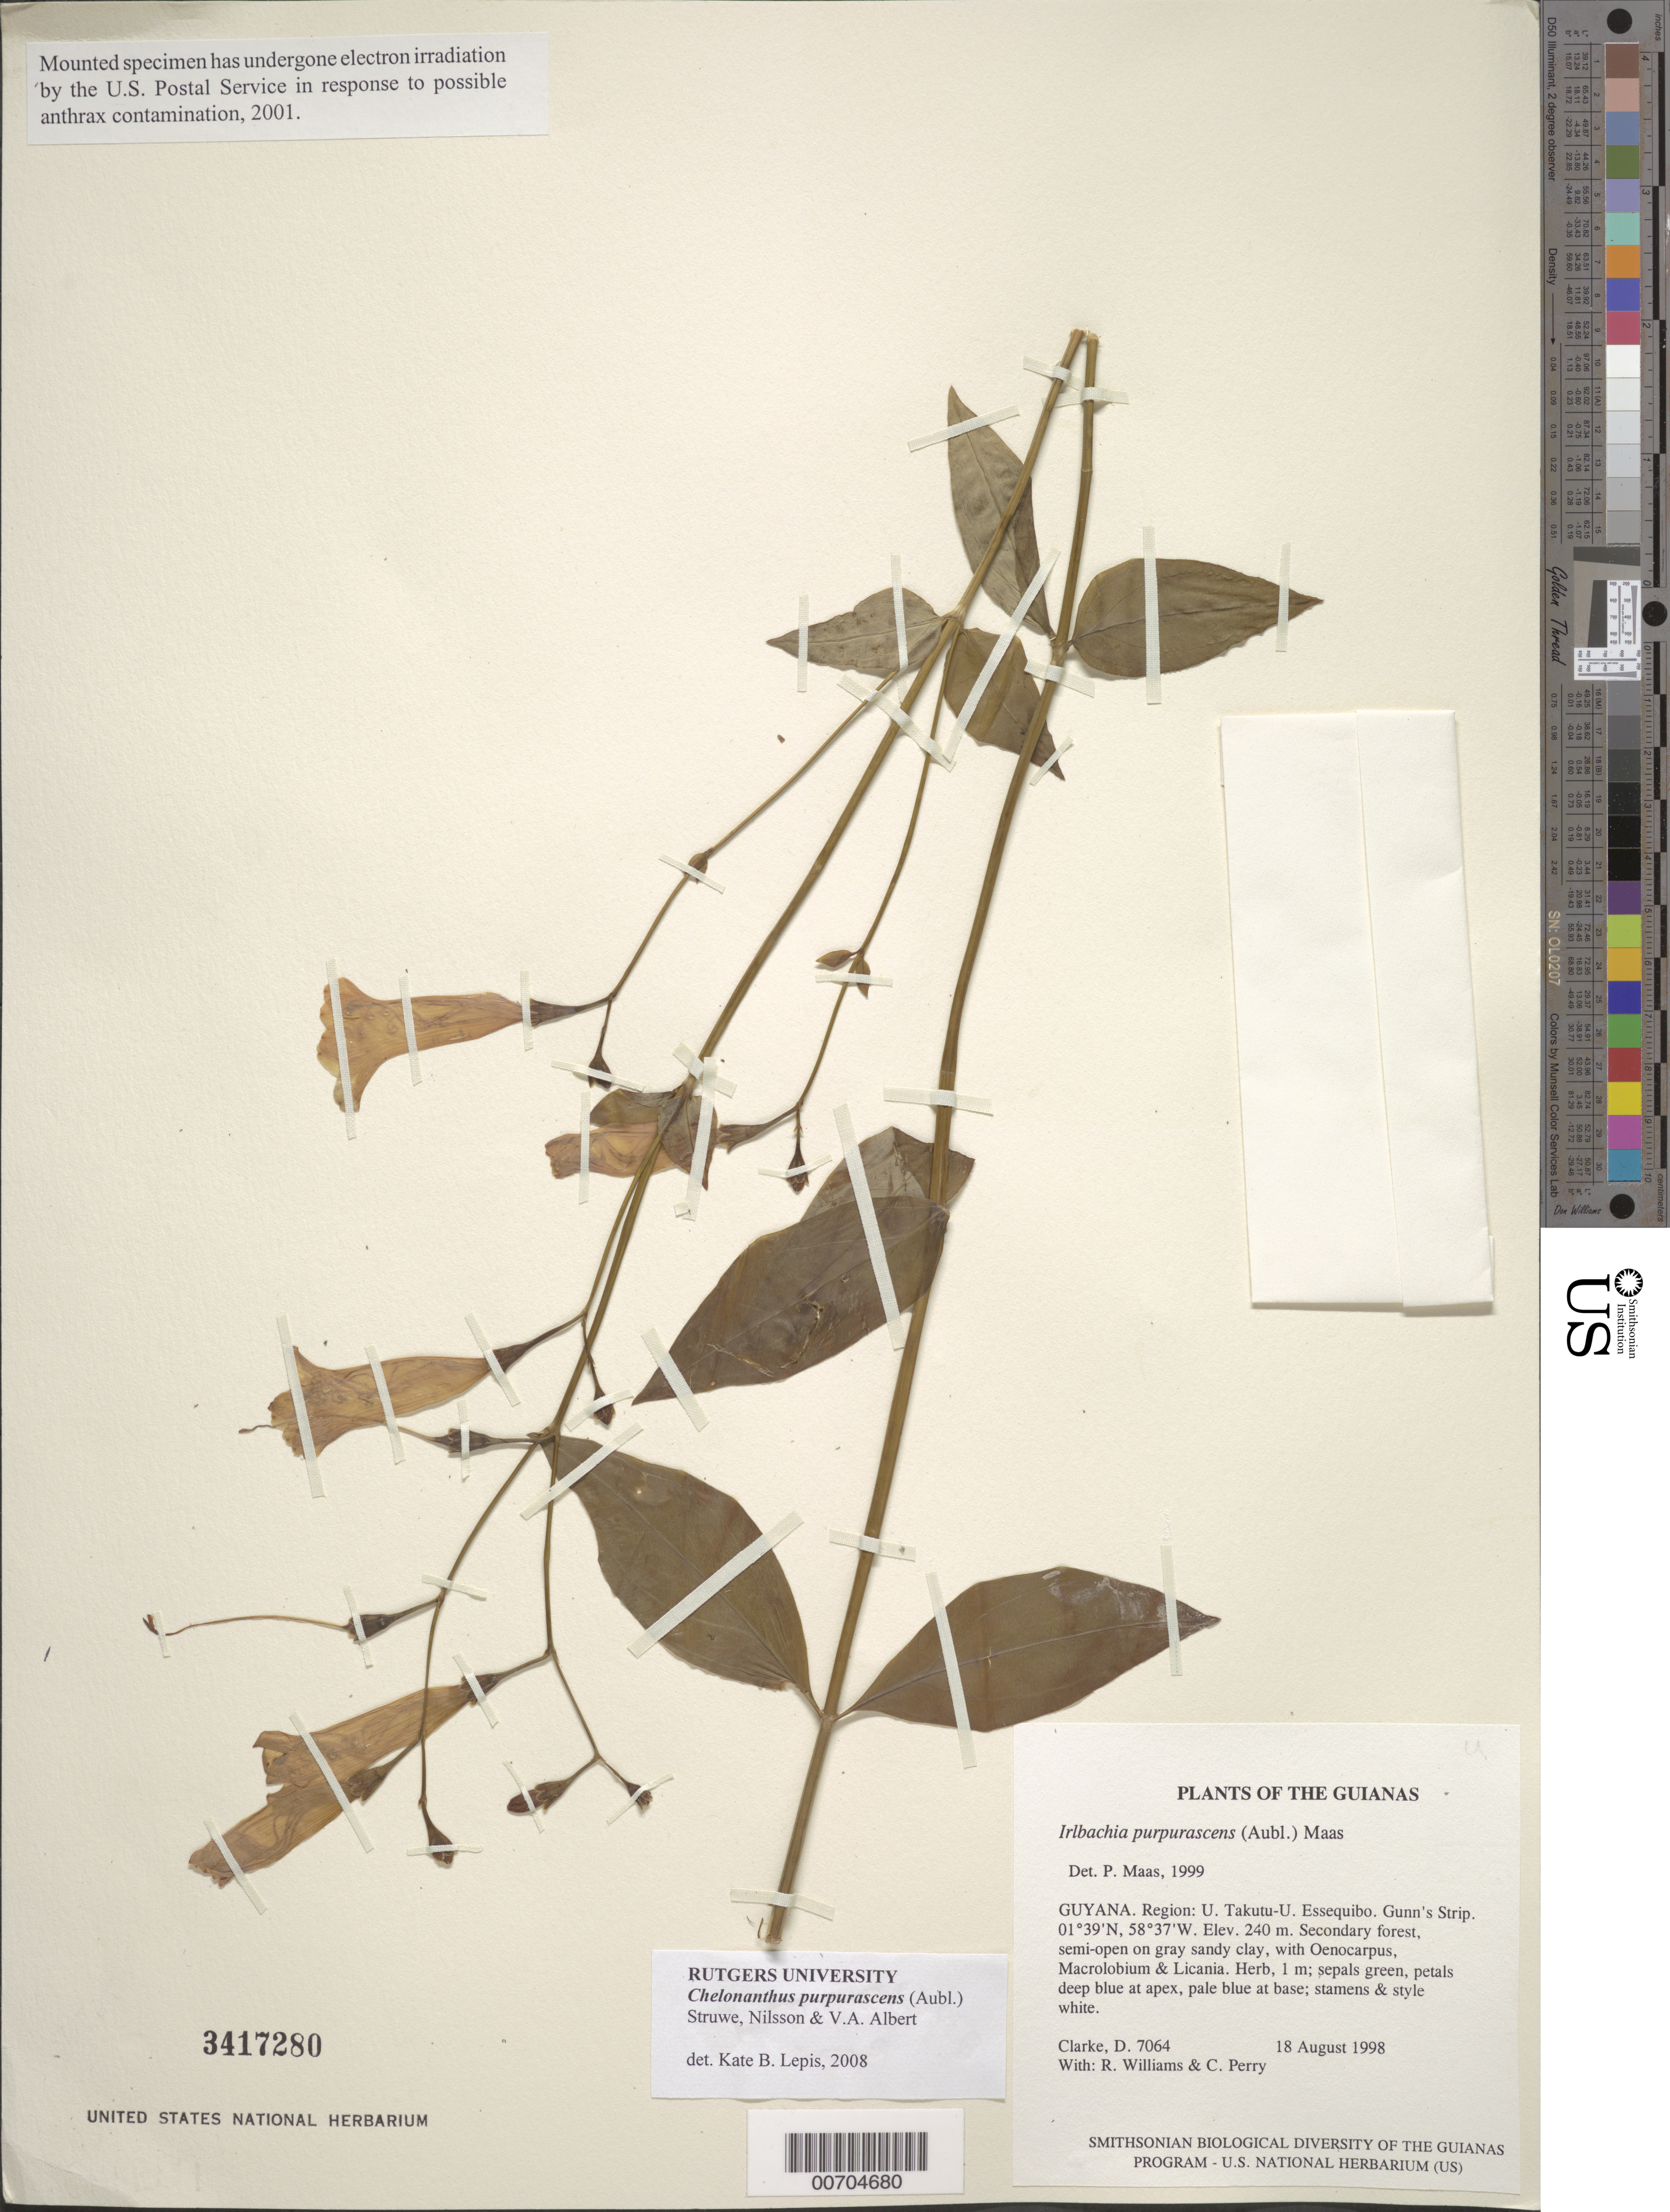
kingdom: Plantae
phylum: Tracheophyta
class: Magnoliopsida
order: Gentianales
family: Gentianaceae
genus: Irlbachia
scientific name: Irlbachia purpurascens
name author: (Aubl.) Maas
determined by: Maas, Paul J. M.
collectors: H. D. Clarke, R. Williams & C. Perry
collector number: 7064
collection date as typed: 18 August 1998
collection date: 1998-08-18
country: Guyana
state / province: U. Takutu-U. Essequibo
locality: Gunn's Strip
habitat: Secondary forest, semi-open on gray sandy clay, with Oenocarpus, Macrolobium & Licania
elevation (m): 240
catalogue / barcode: US 3417280